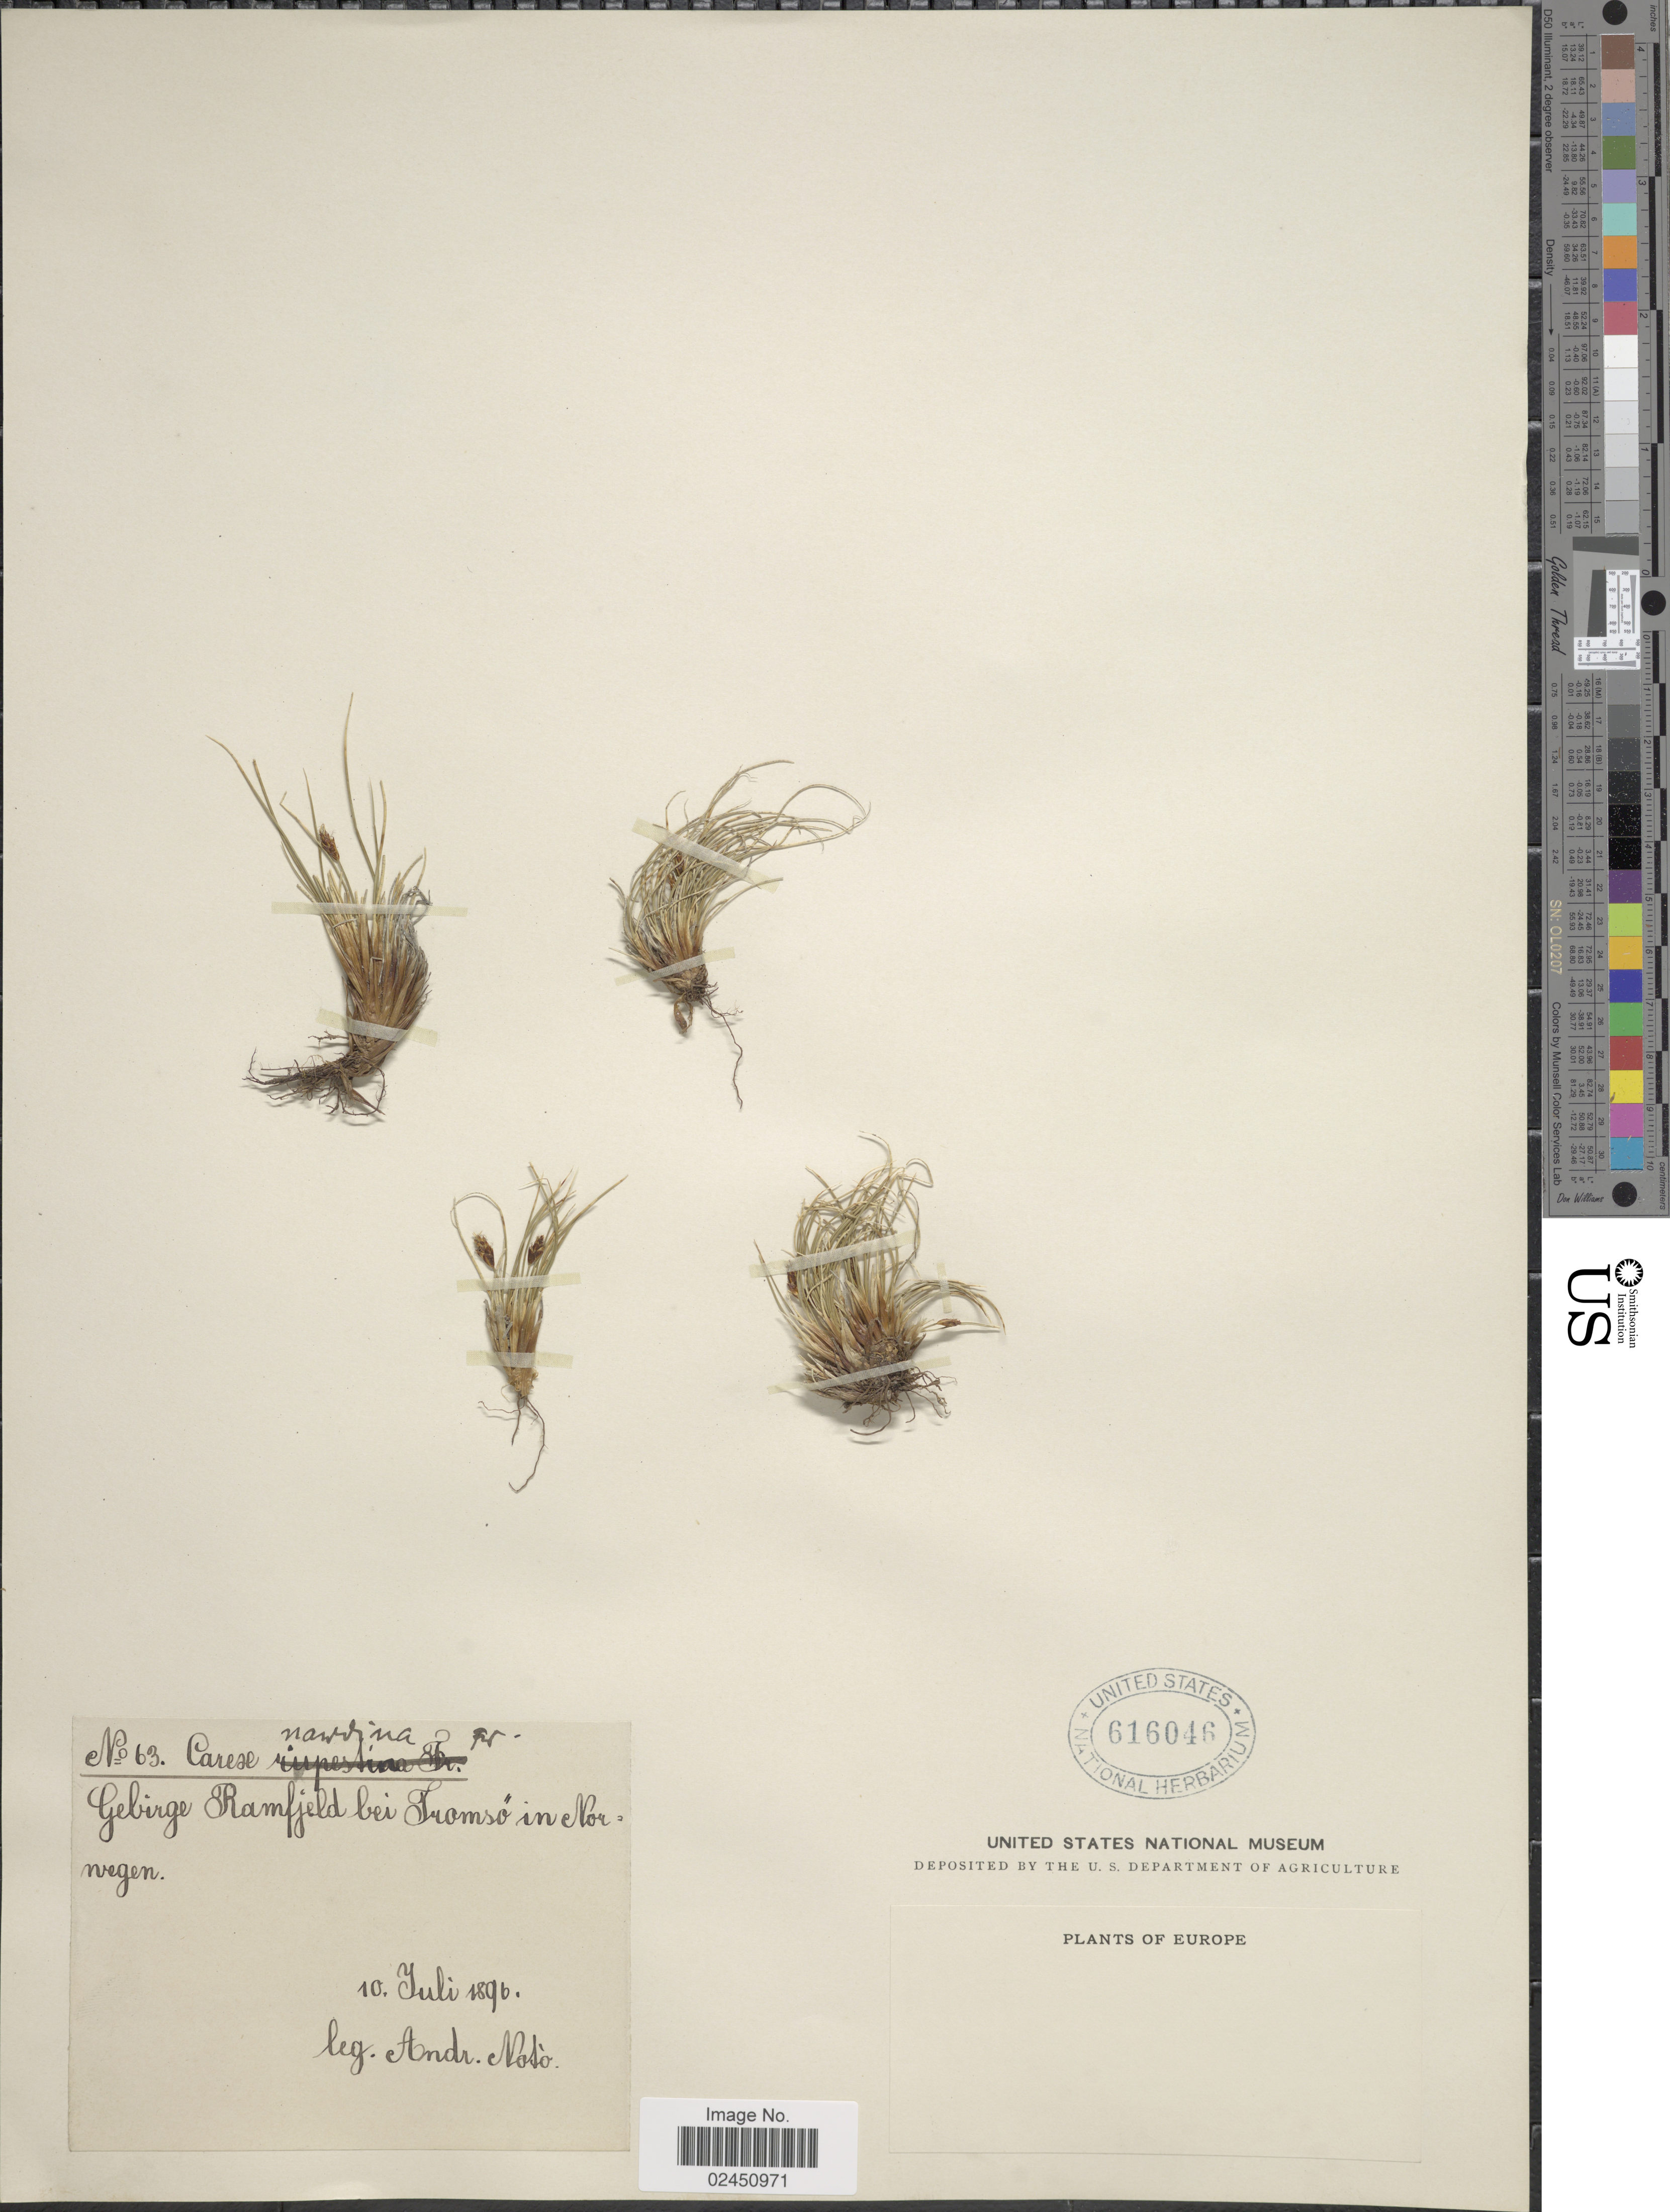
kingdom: Plantae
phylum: Tracheophyta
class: Liliopsida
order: Poales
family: Cyperaceae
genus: Carex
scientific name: Carex nardina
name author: (Hornem.) Fr.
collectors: A. Noto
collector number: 63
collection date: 1896-07-10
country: Norway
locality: Gebirge Ramfield bei Tromso in Norwegen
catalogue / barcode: US 616046